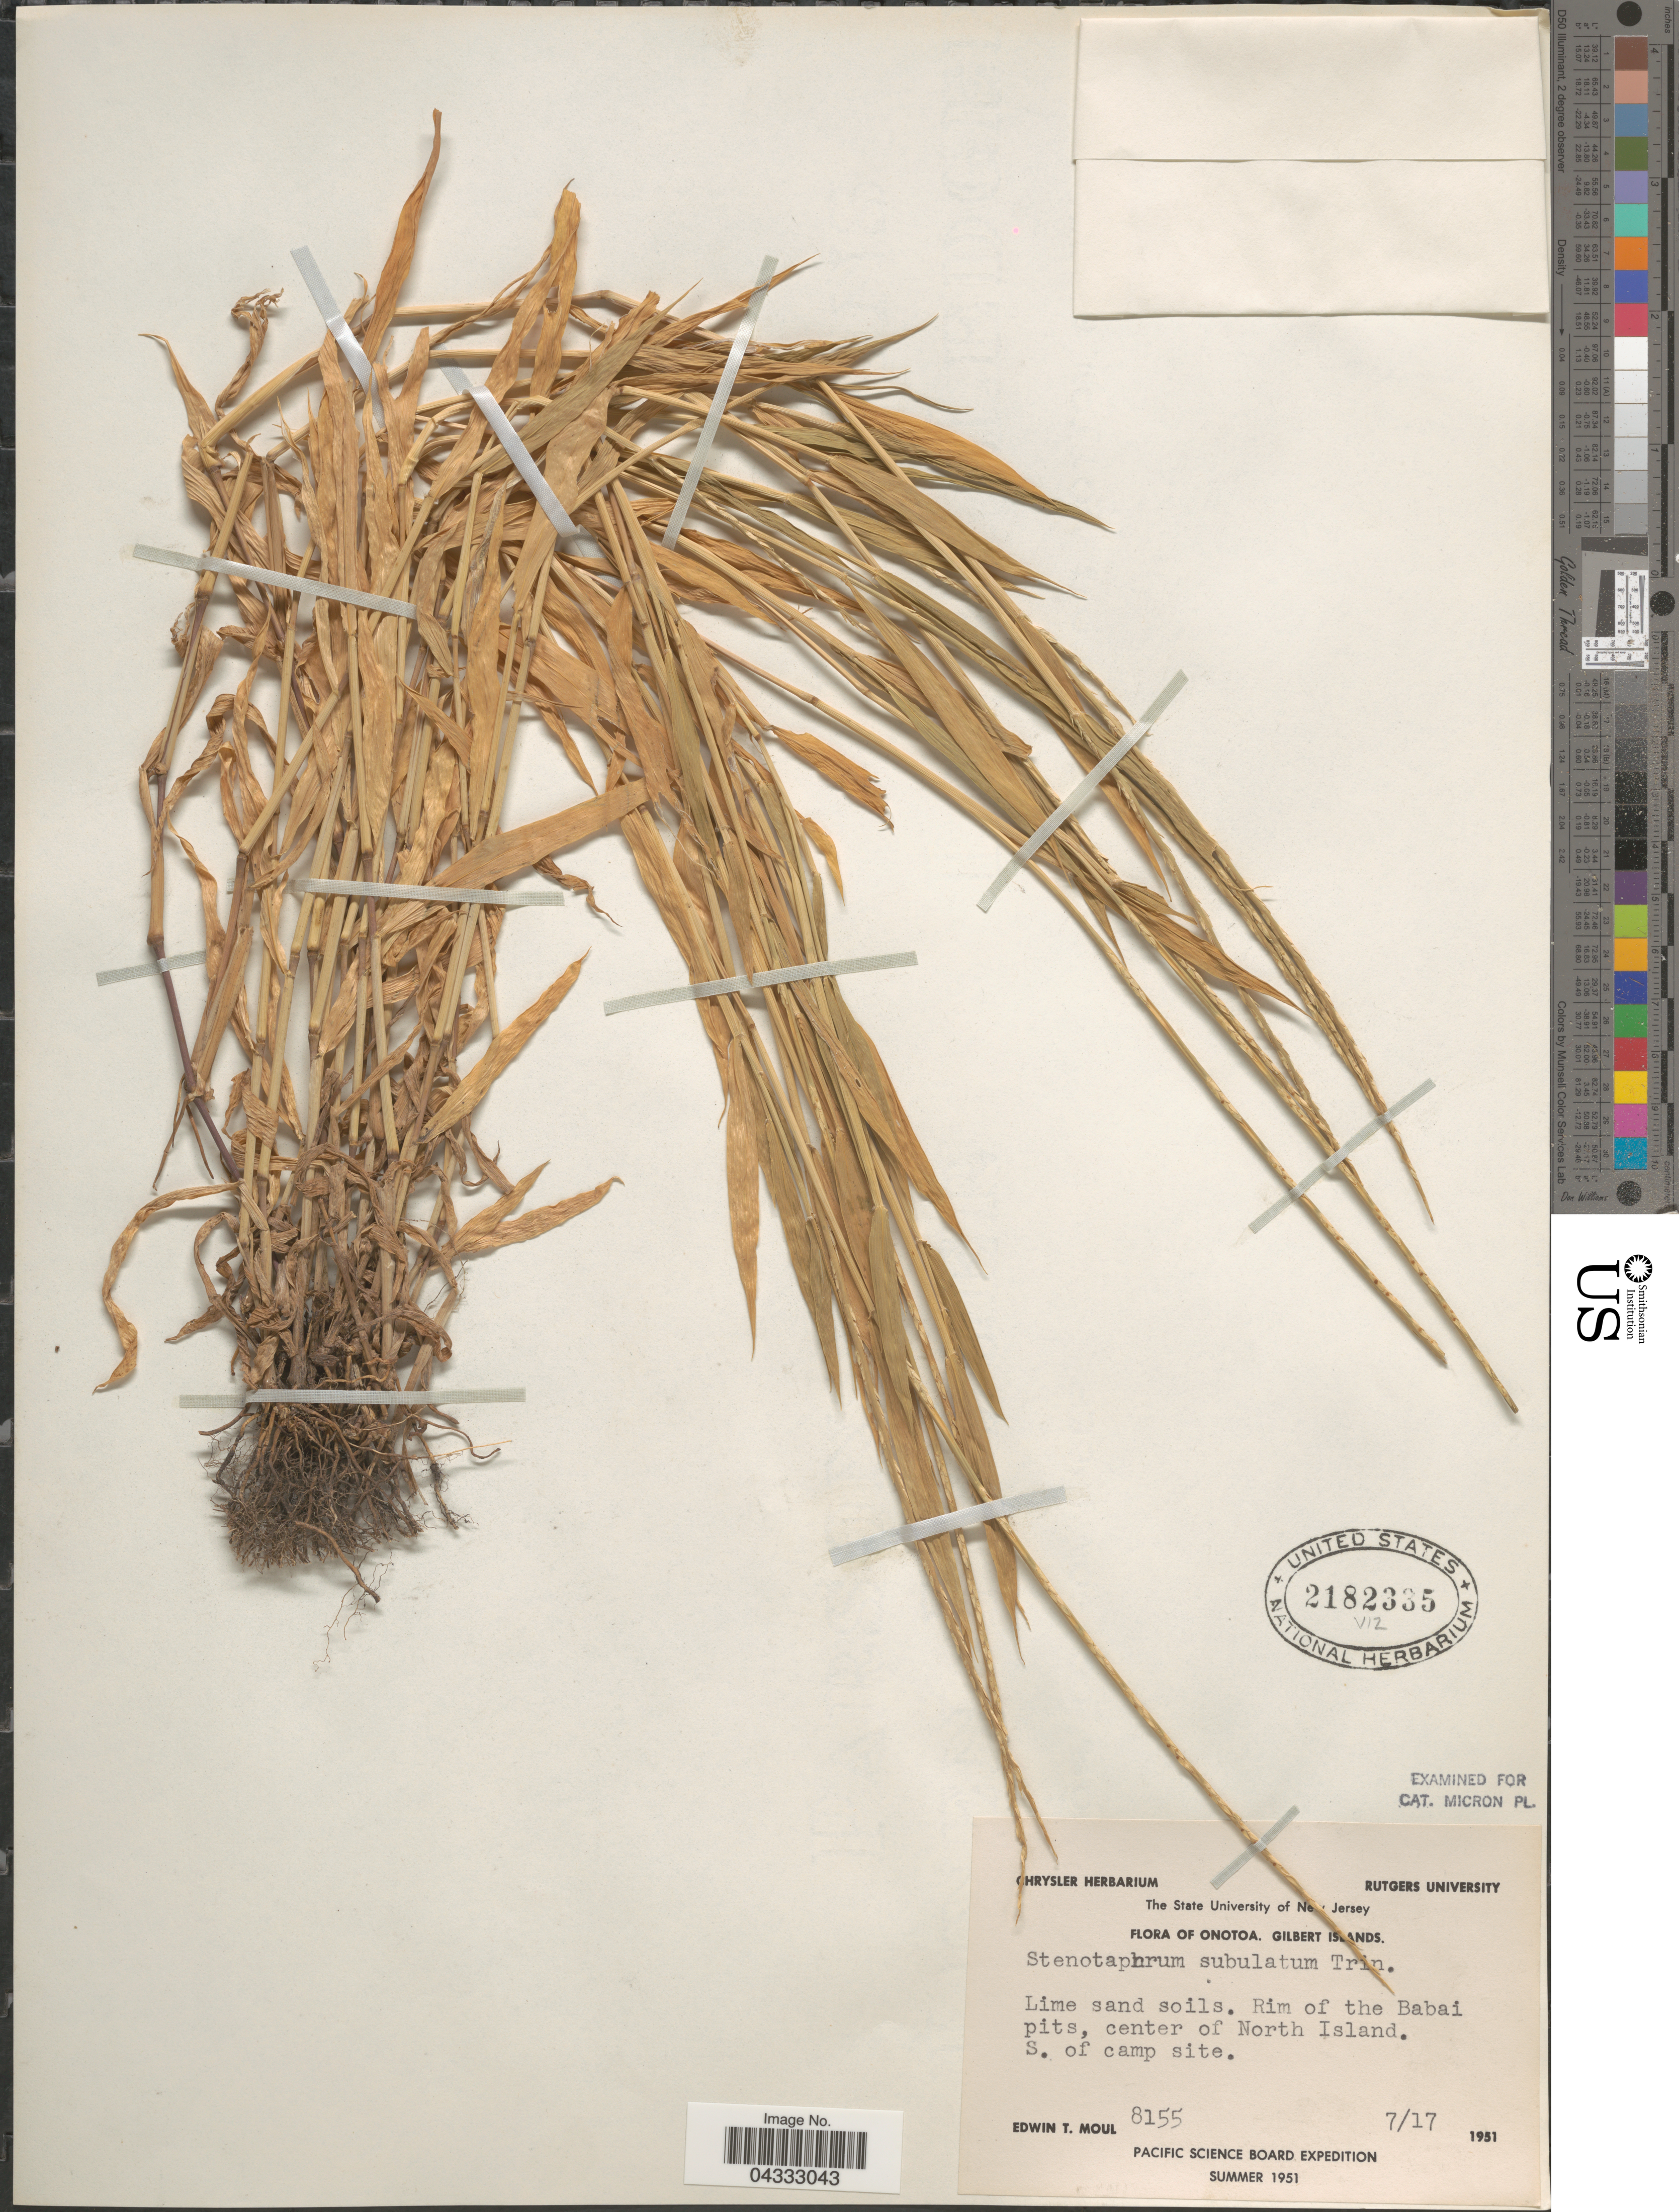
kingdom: Plantae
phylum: Tracheophyta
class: Liliopsida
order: Poales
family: Poaceae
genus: Stenotaphrum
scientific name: Stenotaphrum micranthum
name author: (Desv.) C.E. Hubb.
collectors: E. T. Moul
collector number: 8155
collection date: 1951-07-17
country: Kiribati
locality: Onotoa. Gilbert Islands. Lime sand soils. Rim of the Babai pits, center of North Island. S. of camp site. Pacific Science Board Expedition Summer 1951.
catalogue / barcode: US 2182335